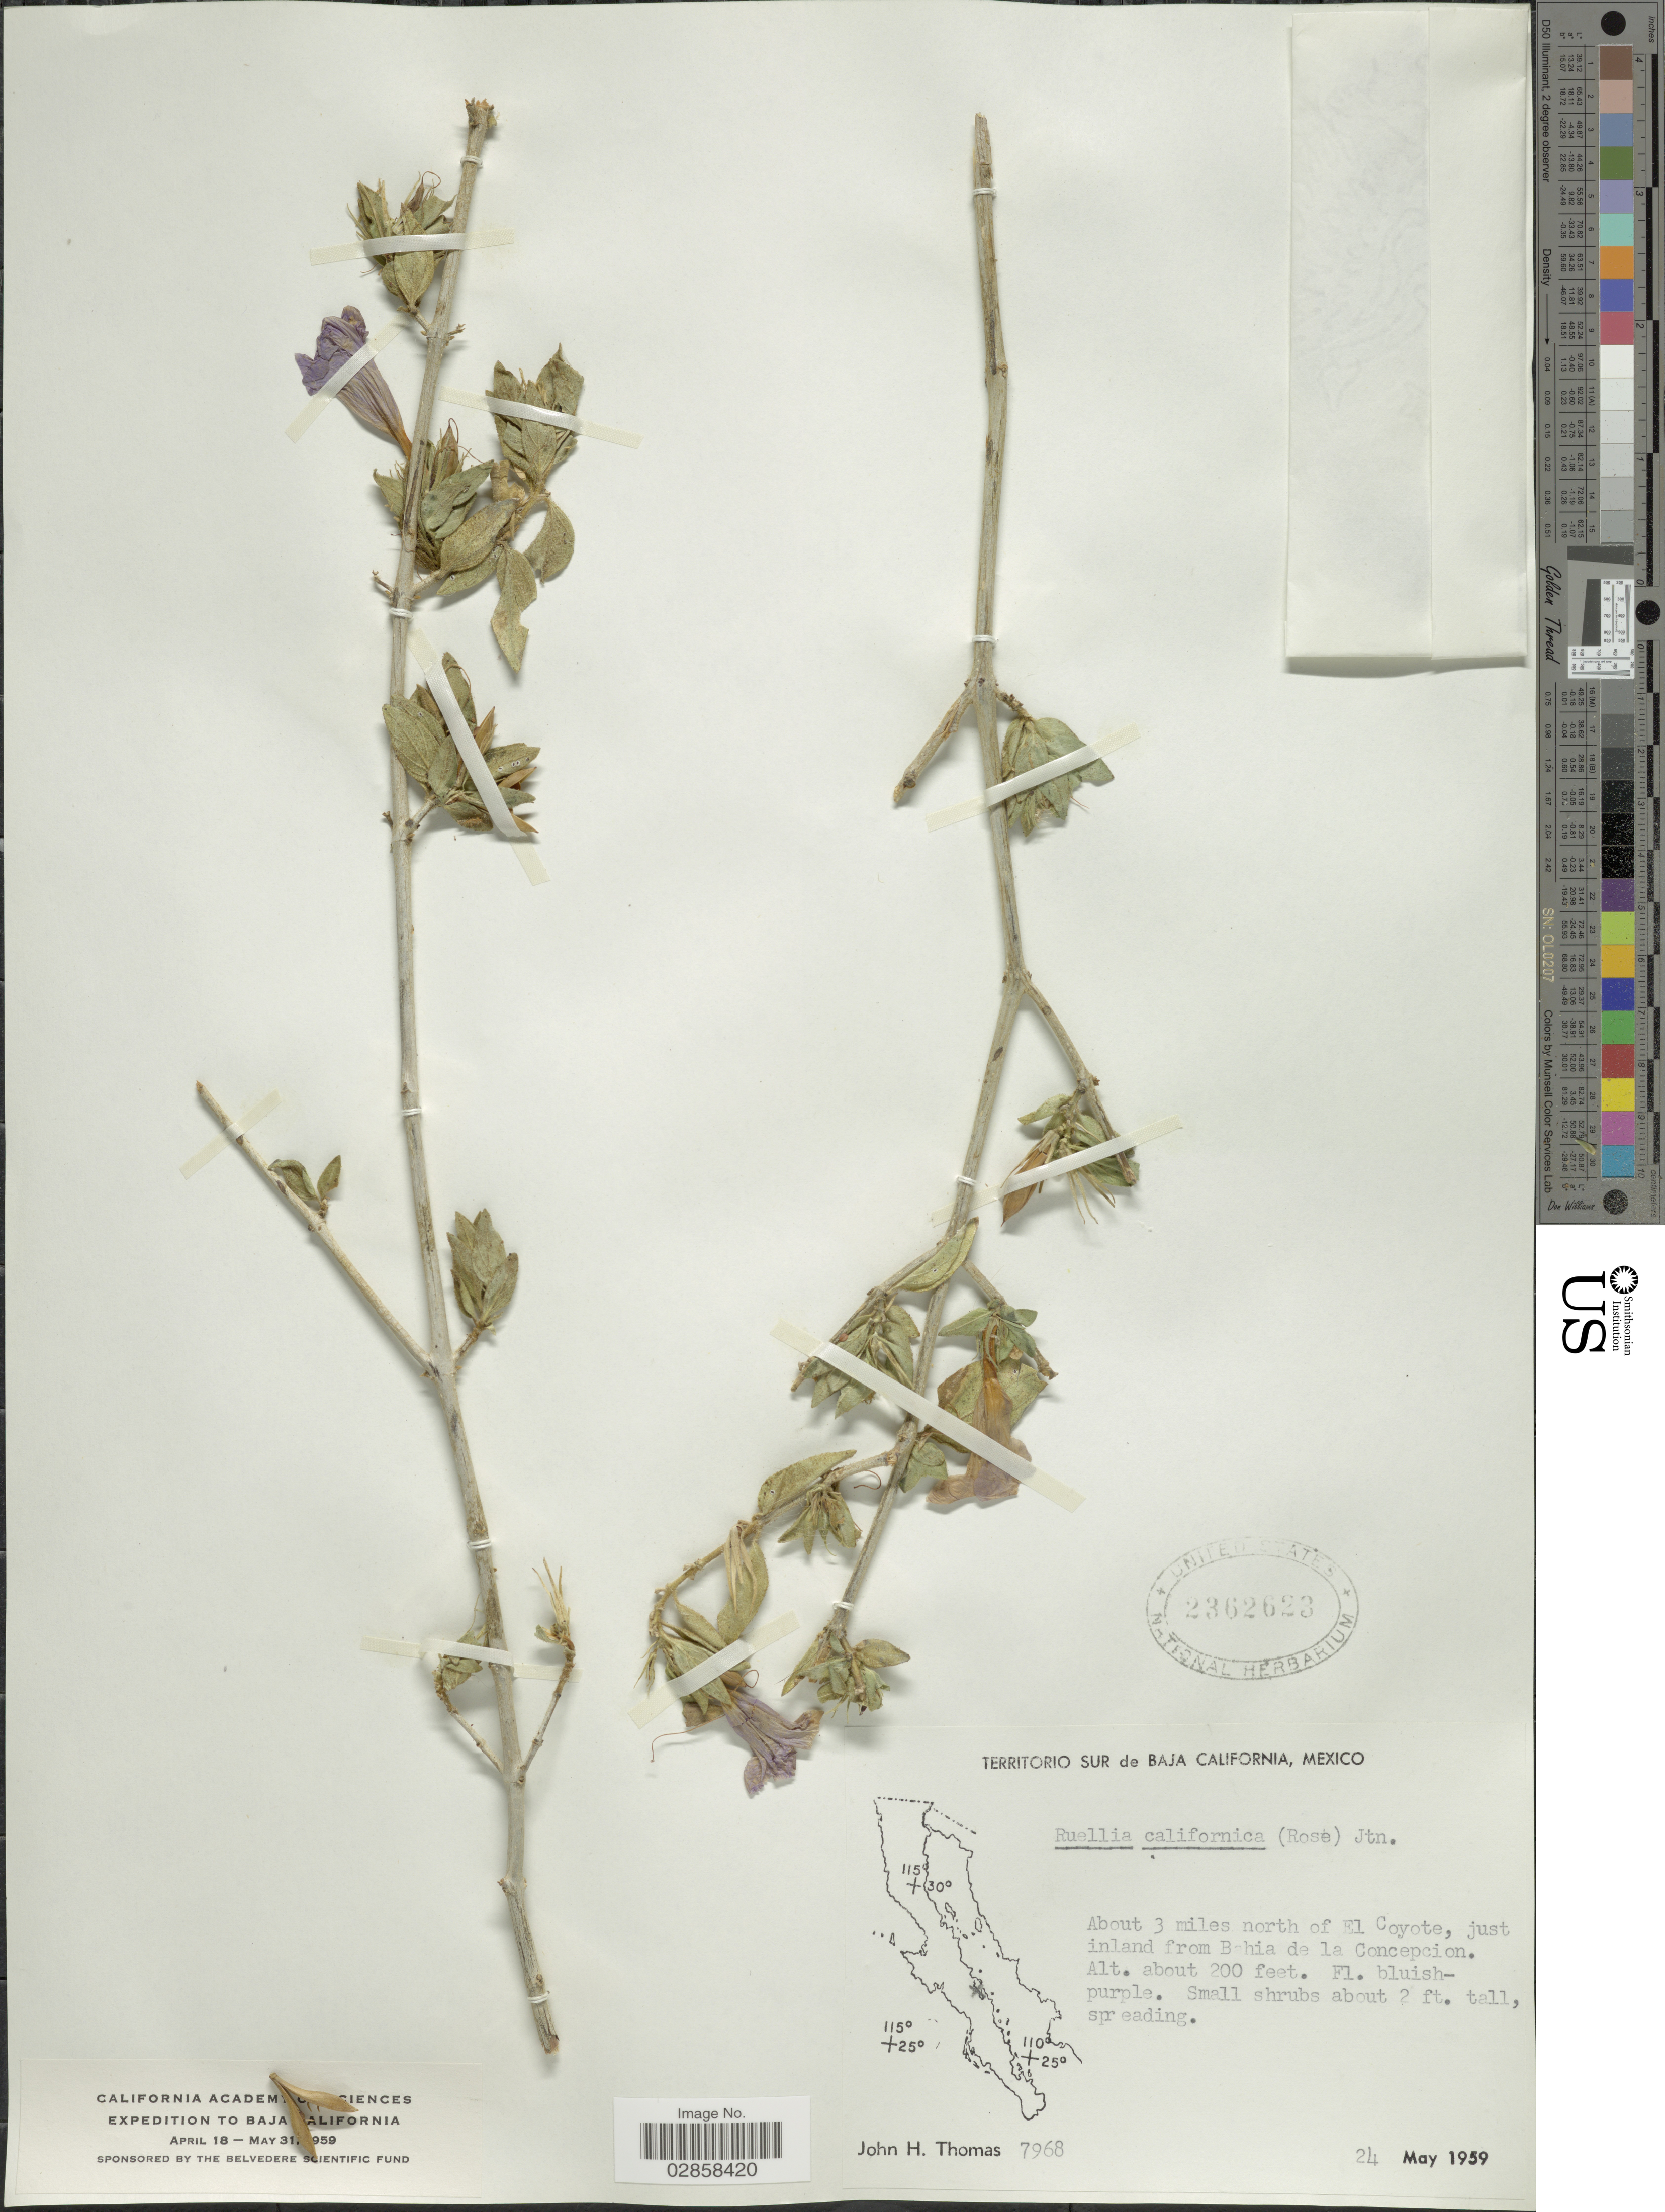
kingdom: Plantae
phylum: Tracheophyta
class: Magnoliopsida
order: Lamiales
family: Acanthaceae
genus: Ruellia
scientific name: Ruellia californica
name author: (Rose) I.M. Johnst.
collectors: J. H. Thomas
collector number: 7968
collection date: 1959-05-24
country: Mexico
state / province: Baja California Sur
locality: About 3 miles north of El Coyote, just inland from Bahia de la Concepcion.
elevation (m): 61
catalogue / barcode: US 2362623